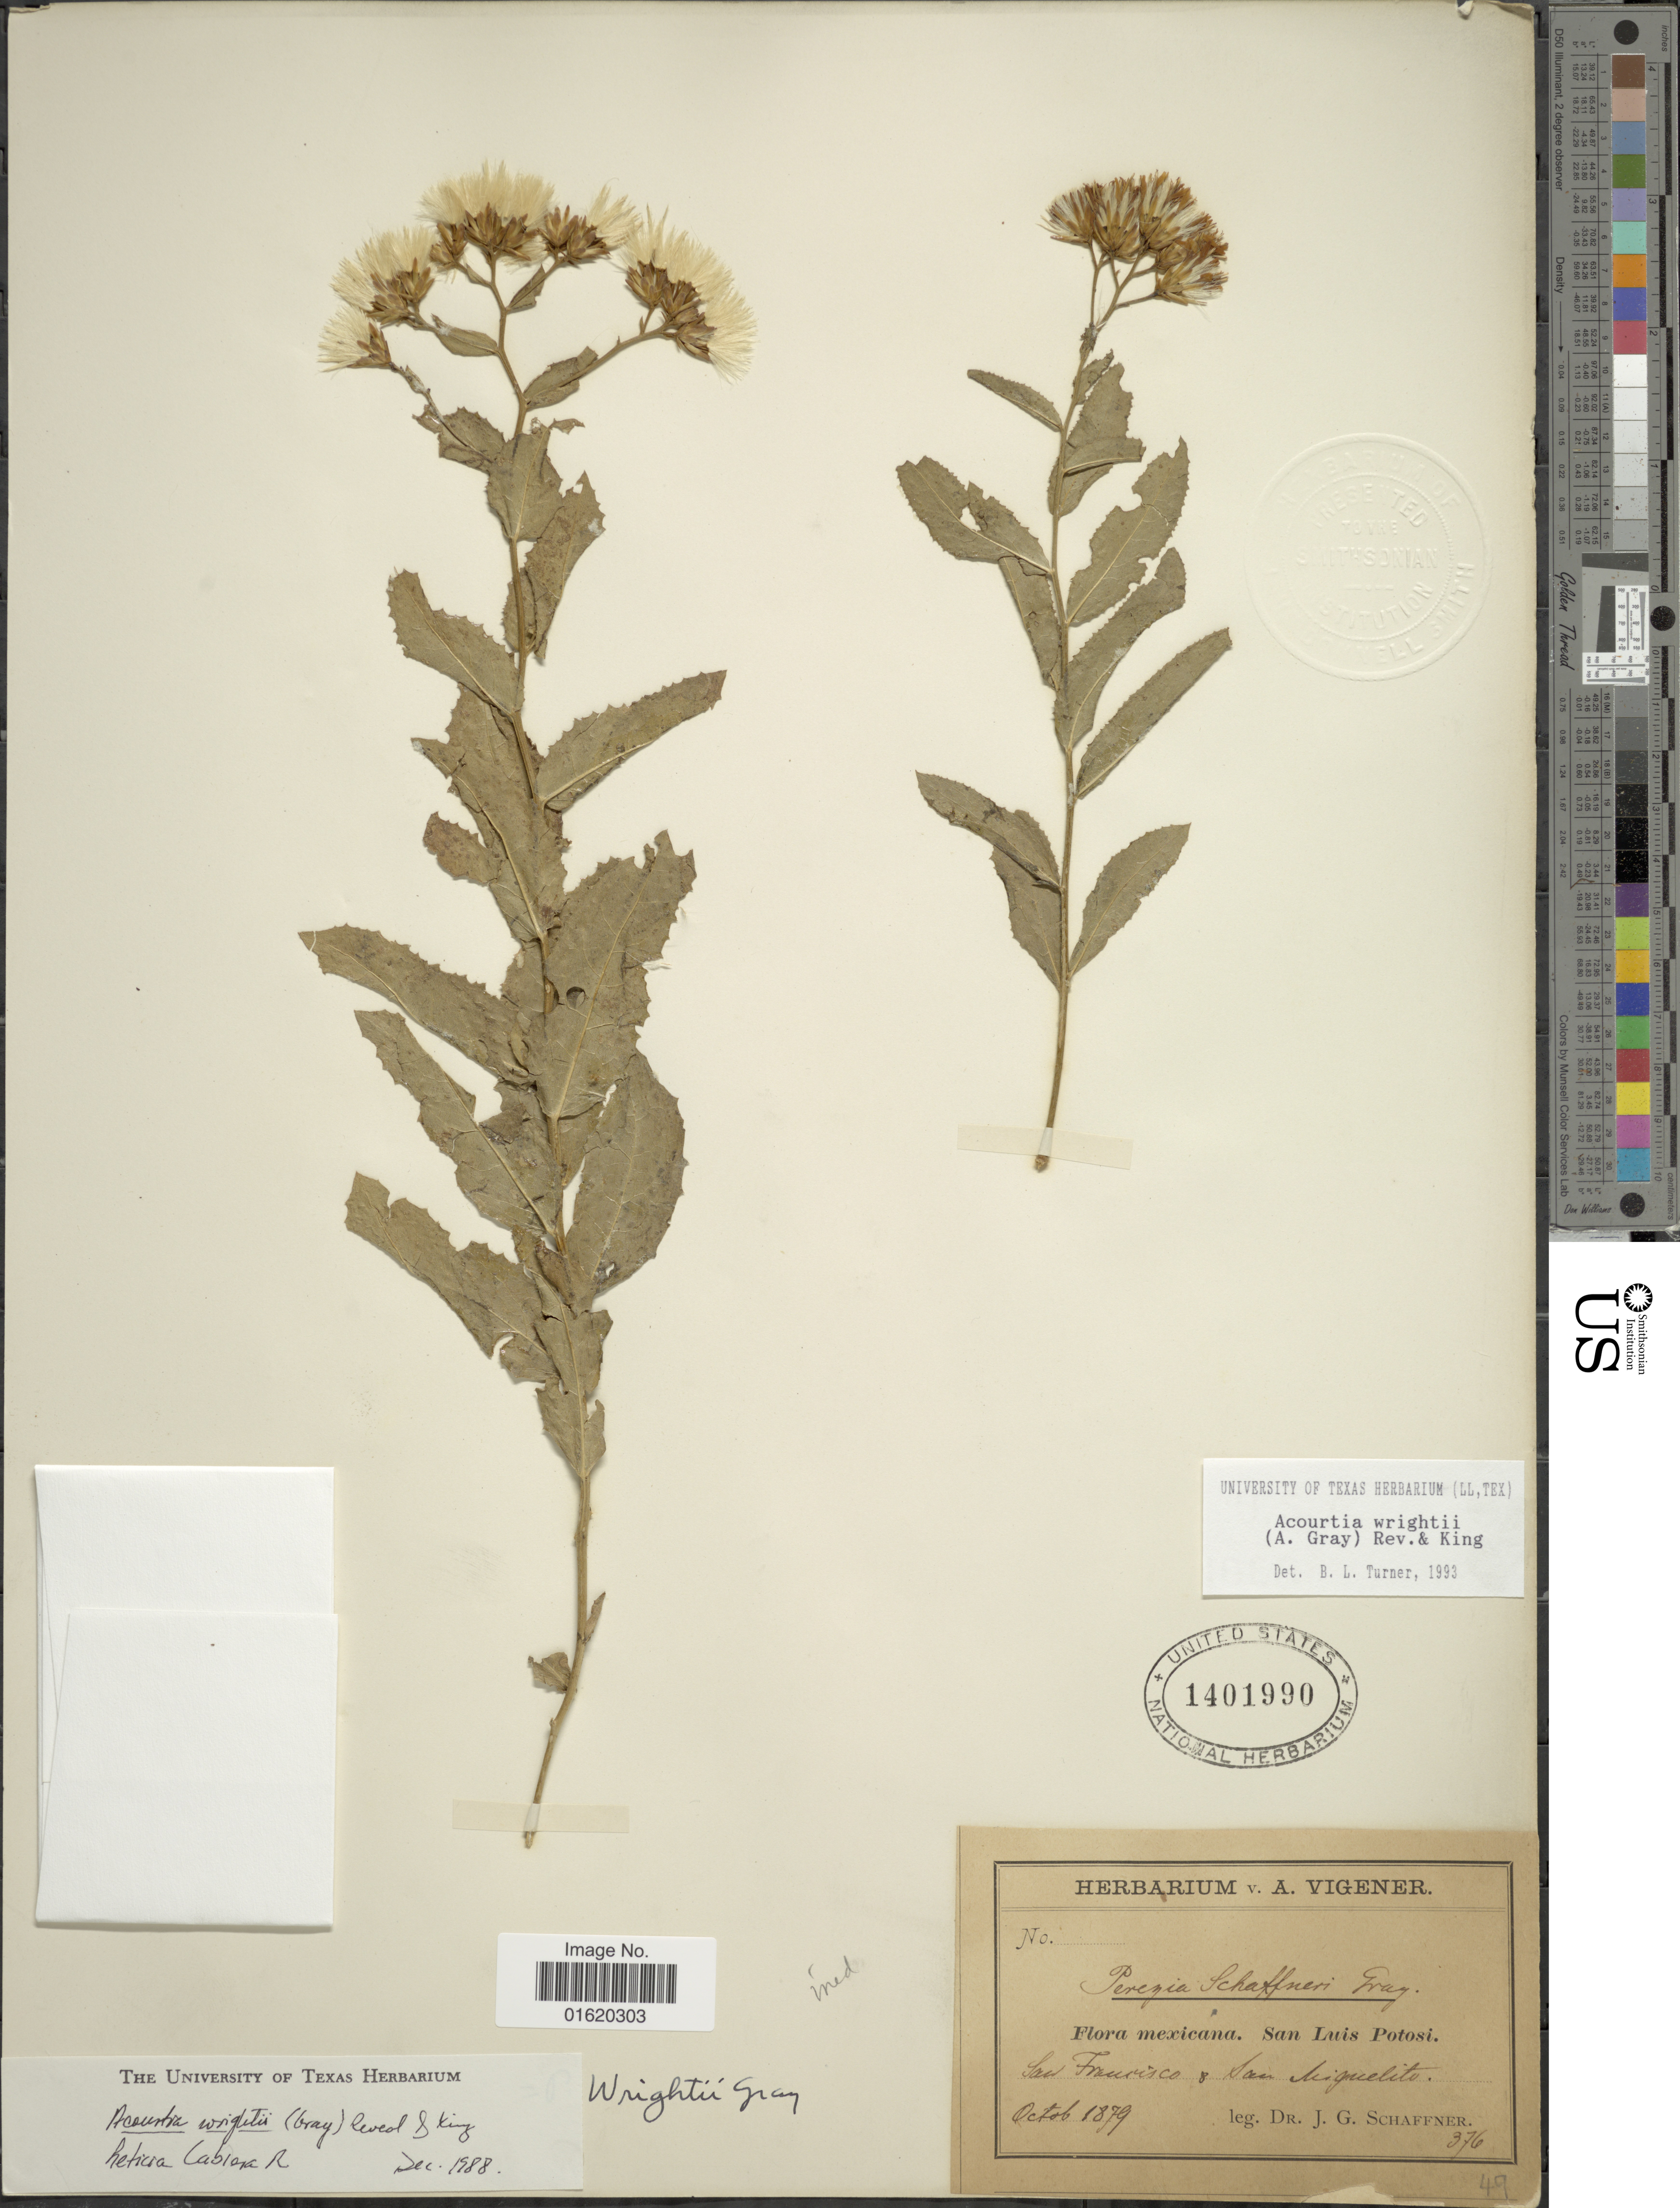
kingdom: Plantae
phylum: Tracheophyta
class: Magnoliopsida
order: Asterales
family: Asteraceae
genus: Acourtia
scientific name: Acourtia wrightii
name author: (A. Gray) Reveal & R.M. King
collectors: J. G. Schaffner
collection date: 1879-10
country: Mexico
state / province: San Luis Potosí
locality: San Francisco 7 San Miquelito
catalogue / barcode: US 1401990